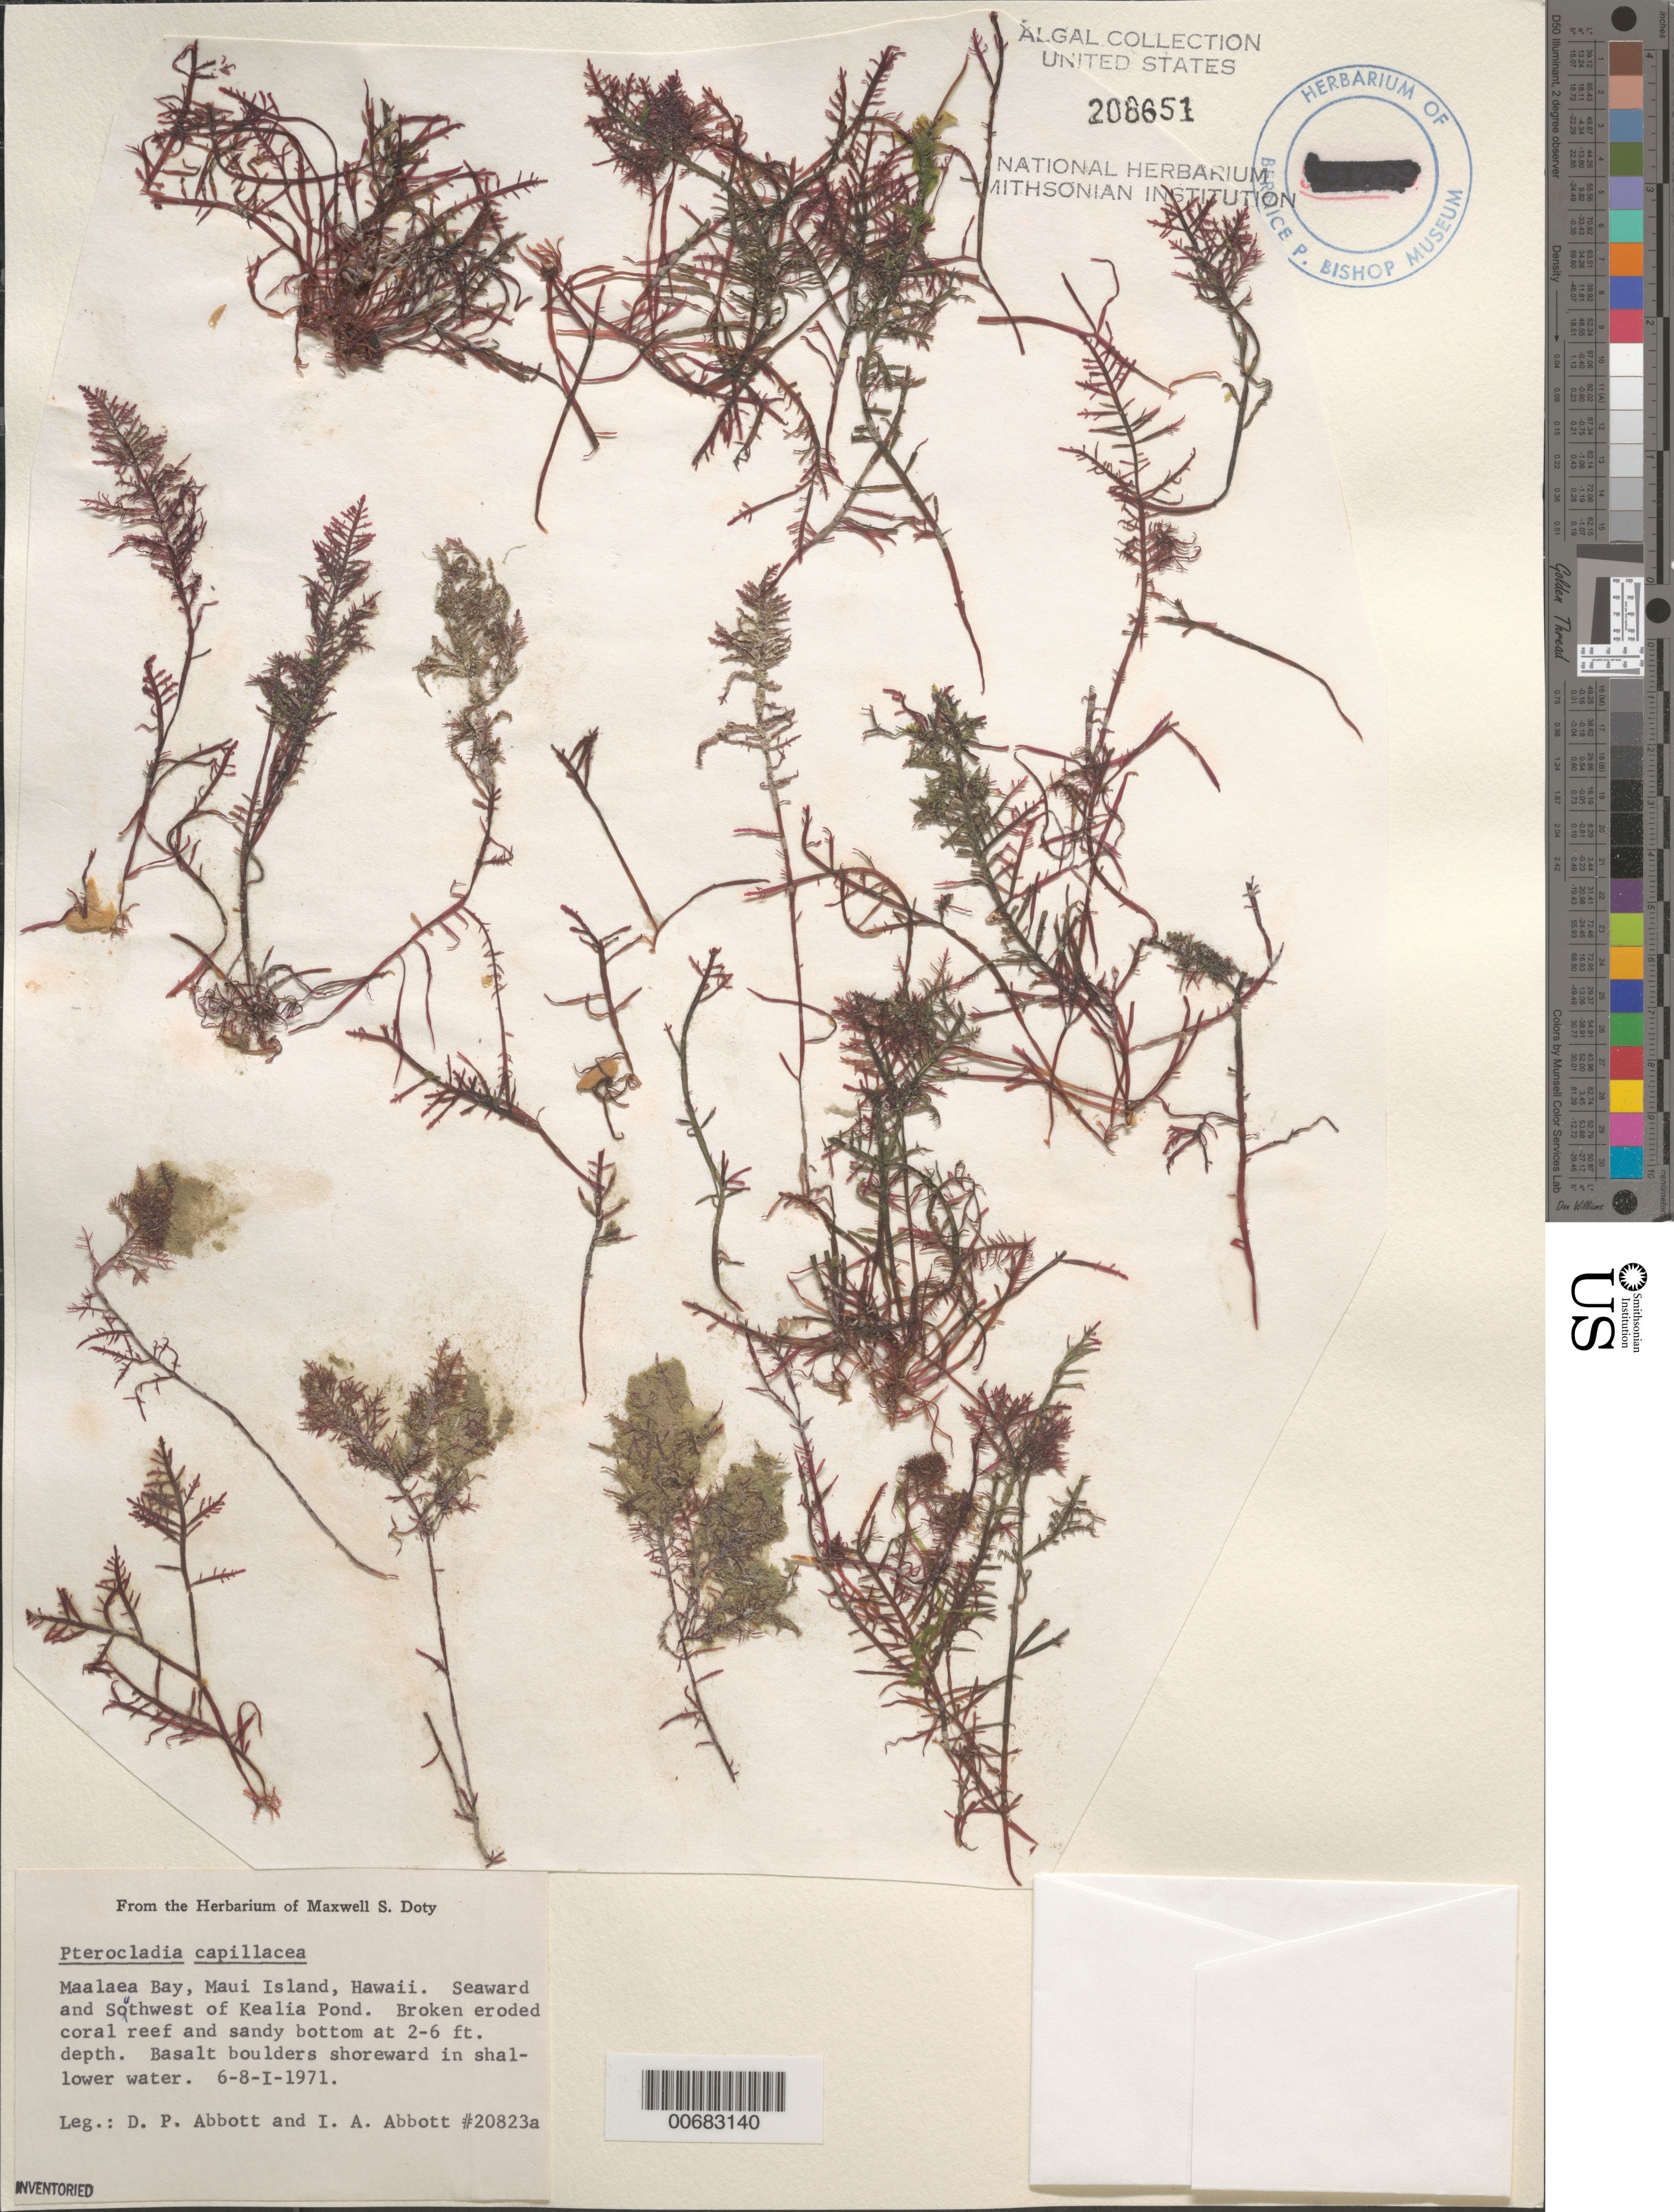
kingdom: Plantae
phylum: Rhodophyta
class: Florideophyceae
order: Gelidiales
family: Pterocladiaceae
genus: Pterocladiella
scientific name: Pterocladiella capillacea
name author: (S.G. Gmel.) Santelices & Hommers.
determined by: Algae name updating Project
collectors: D. P. Abbott & I. A. Abbott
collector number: IAA 20823a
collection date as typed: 06 Jan 1971 to 8 Jan 1971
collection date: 1971-01-06/1971-01-08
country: United States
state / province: Hawaii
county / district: Maui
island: Maui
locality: Maalaea Bay, seaward and southwest of Kealia Pond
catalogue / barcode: US 208651